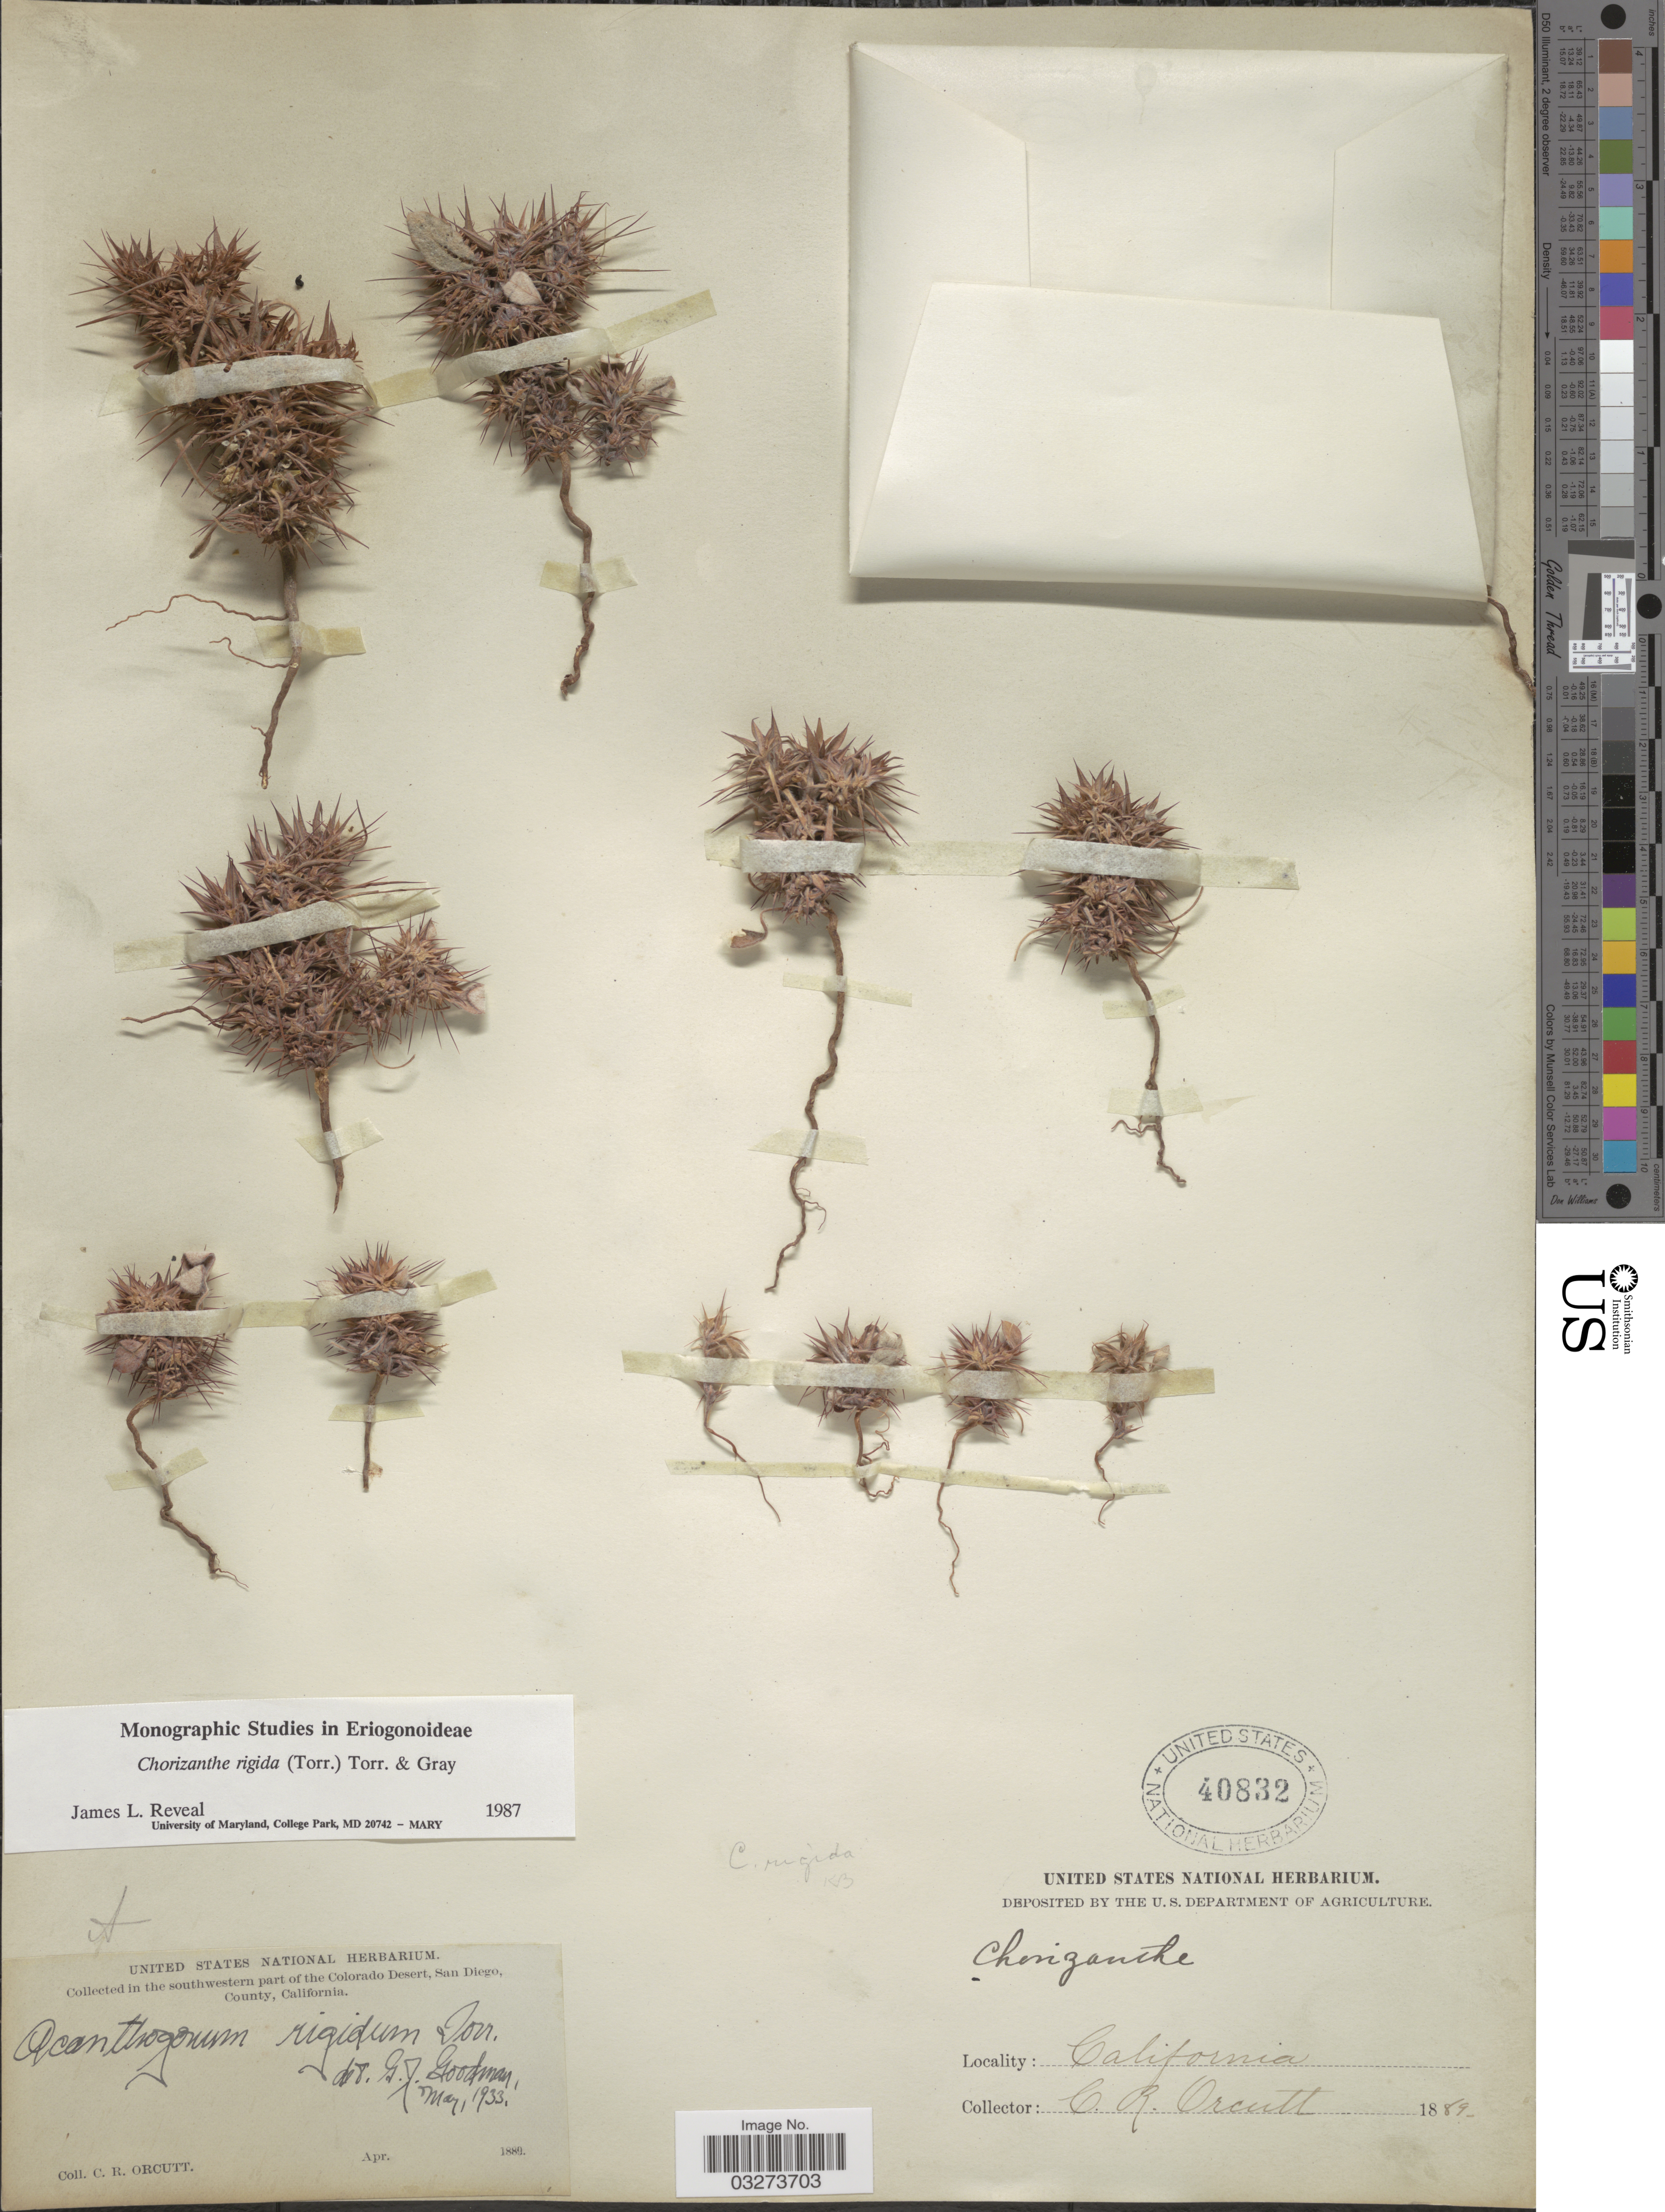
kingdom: Plantae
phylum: Tracheophyta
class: Magnoliopsida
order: Caryophyllales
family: Polygonaceae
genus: Chorizanthe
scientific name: Chorizanthe rigida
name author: (Torr.) Torr. & A. Gray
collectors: C. R. Orcutt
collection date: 1889-04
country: United States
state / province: California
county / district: San Diego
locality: Southwestern part of the Colorado Desert, San Diego County.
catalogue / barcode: US 40832